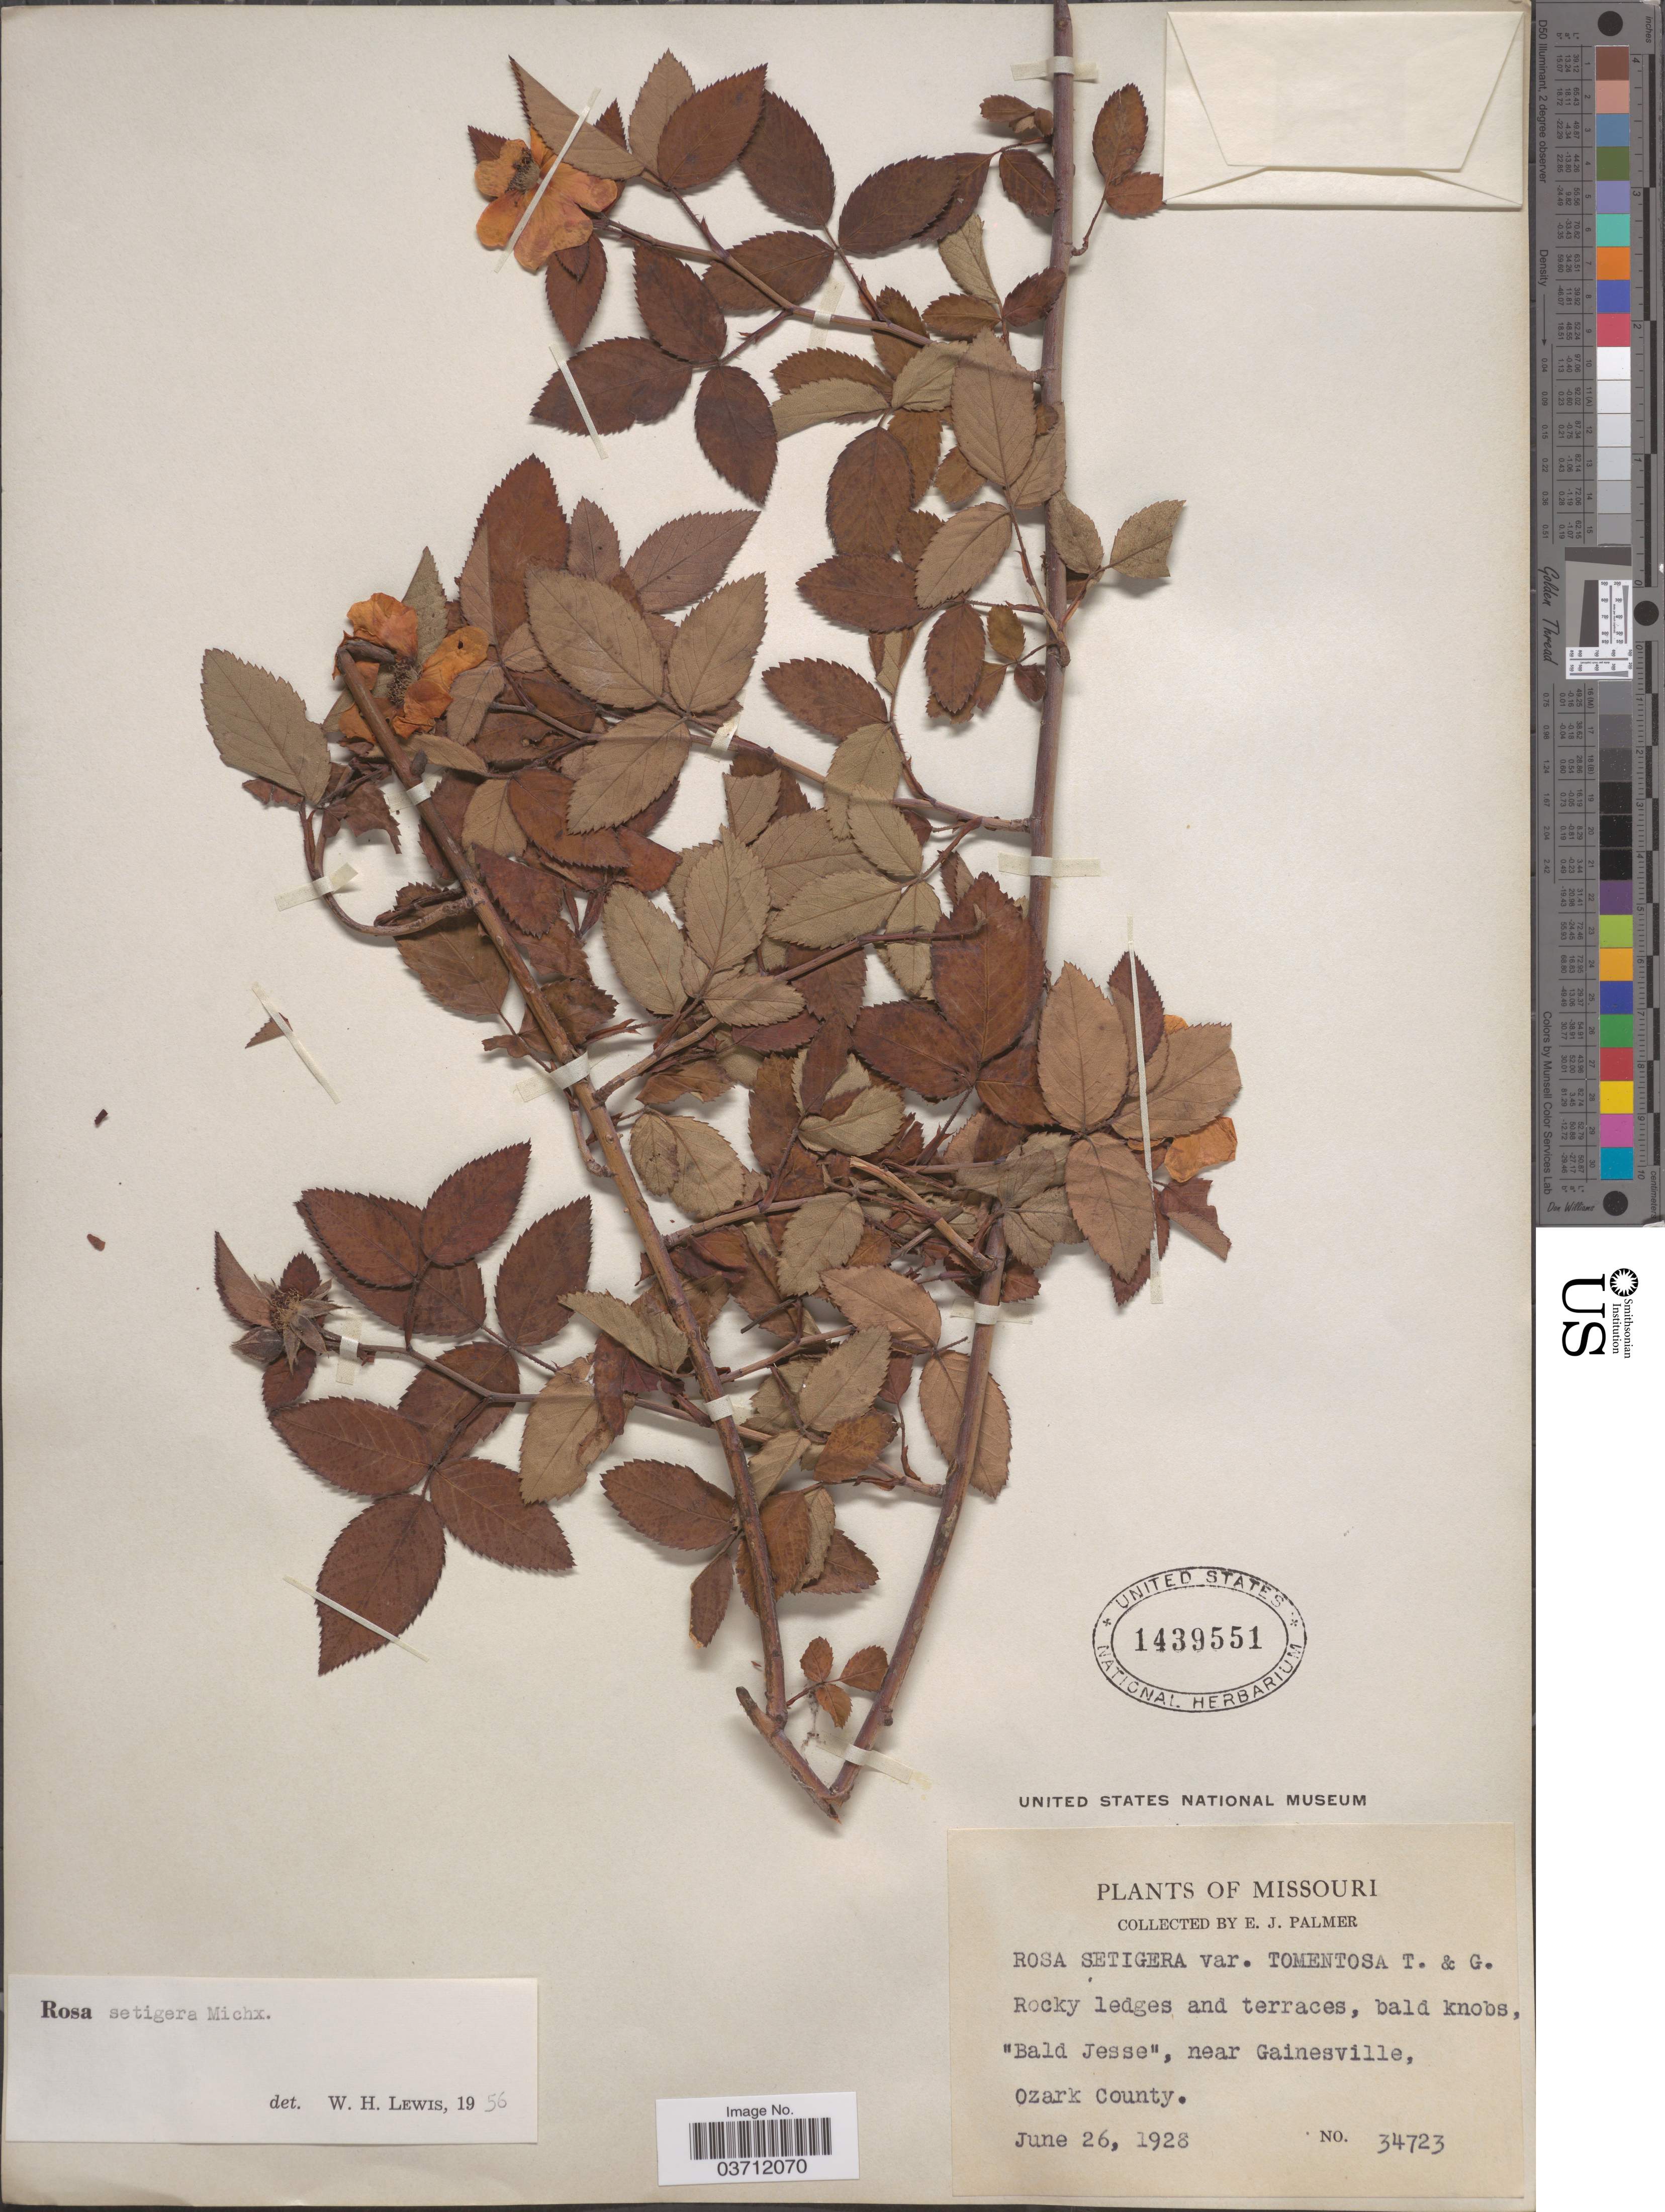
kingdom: Plantae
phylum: Tracheophyta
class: Magnoliopsida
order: Rosales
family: Rosaceae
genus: Rosa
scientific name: Rosa setigera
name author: Michx.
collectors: E. J. Palmer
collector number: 34723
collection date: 1928-06-26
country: United States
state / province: Missouri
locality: Rocky ledges and terraces, bald knobs, "Bald Jesse", near Gainesville, Ozark County.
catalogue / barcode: US 1439551